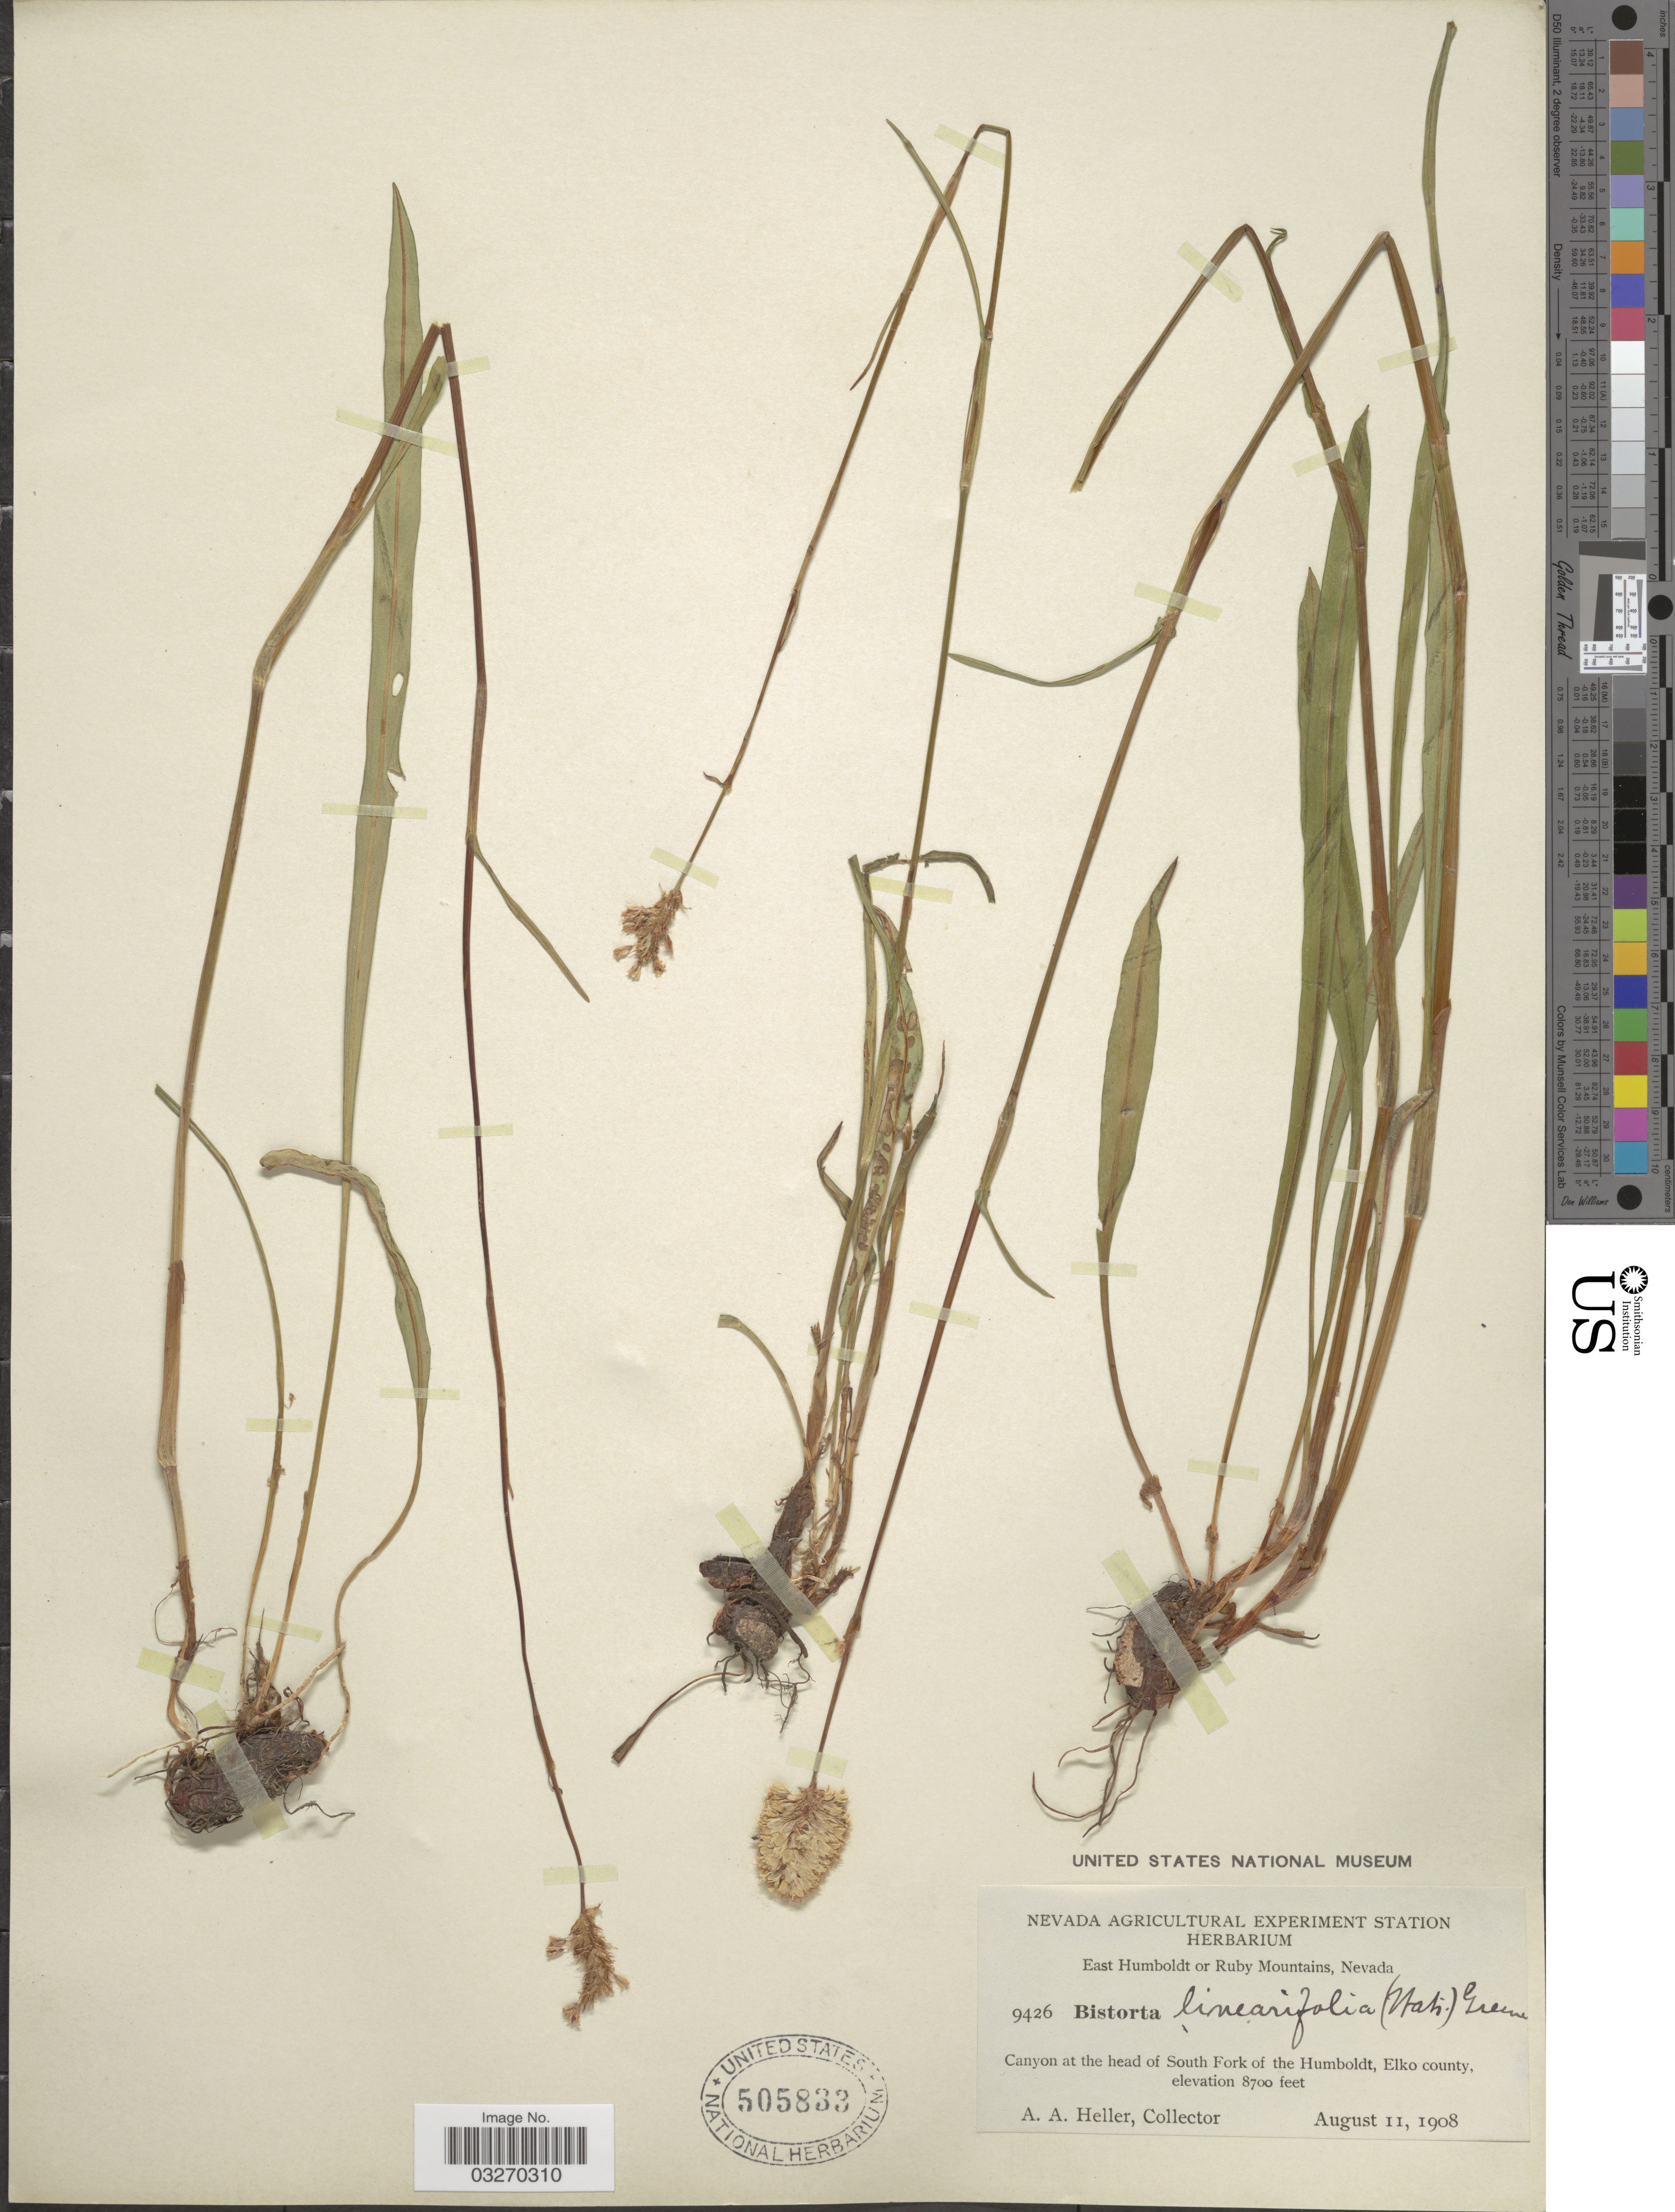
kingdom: Plantae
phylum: Tracheophyta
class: Magnoliopsida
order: Caryophyllales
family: Polygonaceae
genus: Bistorta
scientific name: Bistorta leptophylla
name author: (S. Watson) Greene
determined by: Atha, D. E.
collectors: A. A. Heller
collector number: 9426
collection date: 1908-08-11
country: United States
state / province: Nevada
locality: East Humboldt Mountains or Ruby Mountains. Canyon at the head of South Fork of the Humboldt, Elko County.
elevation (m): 2652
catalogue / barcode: US 505833